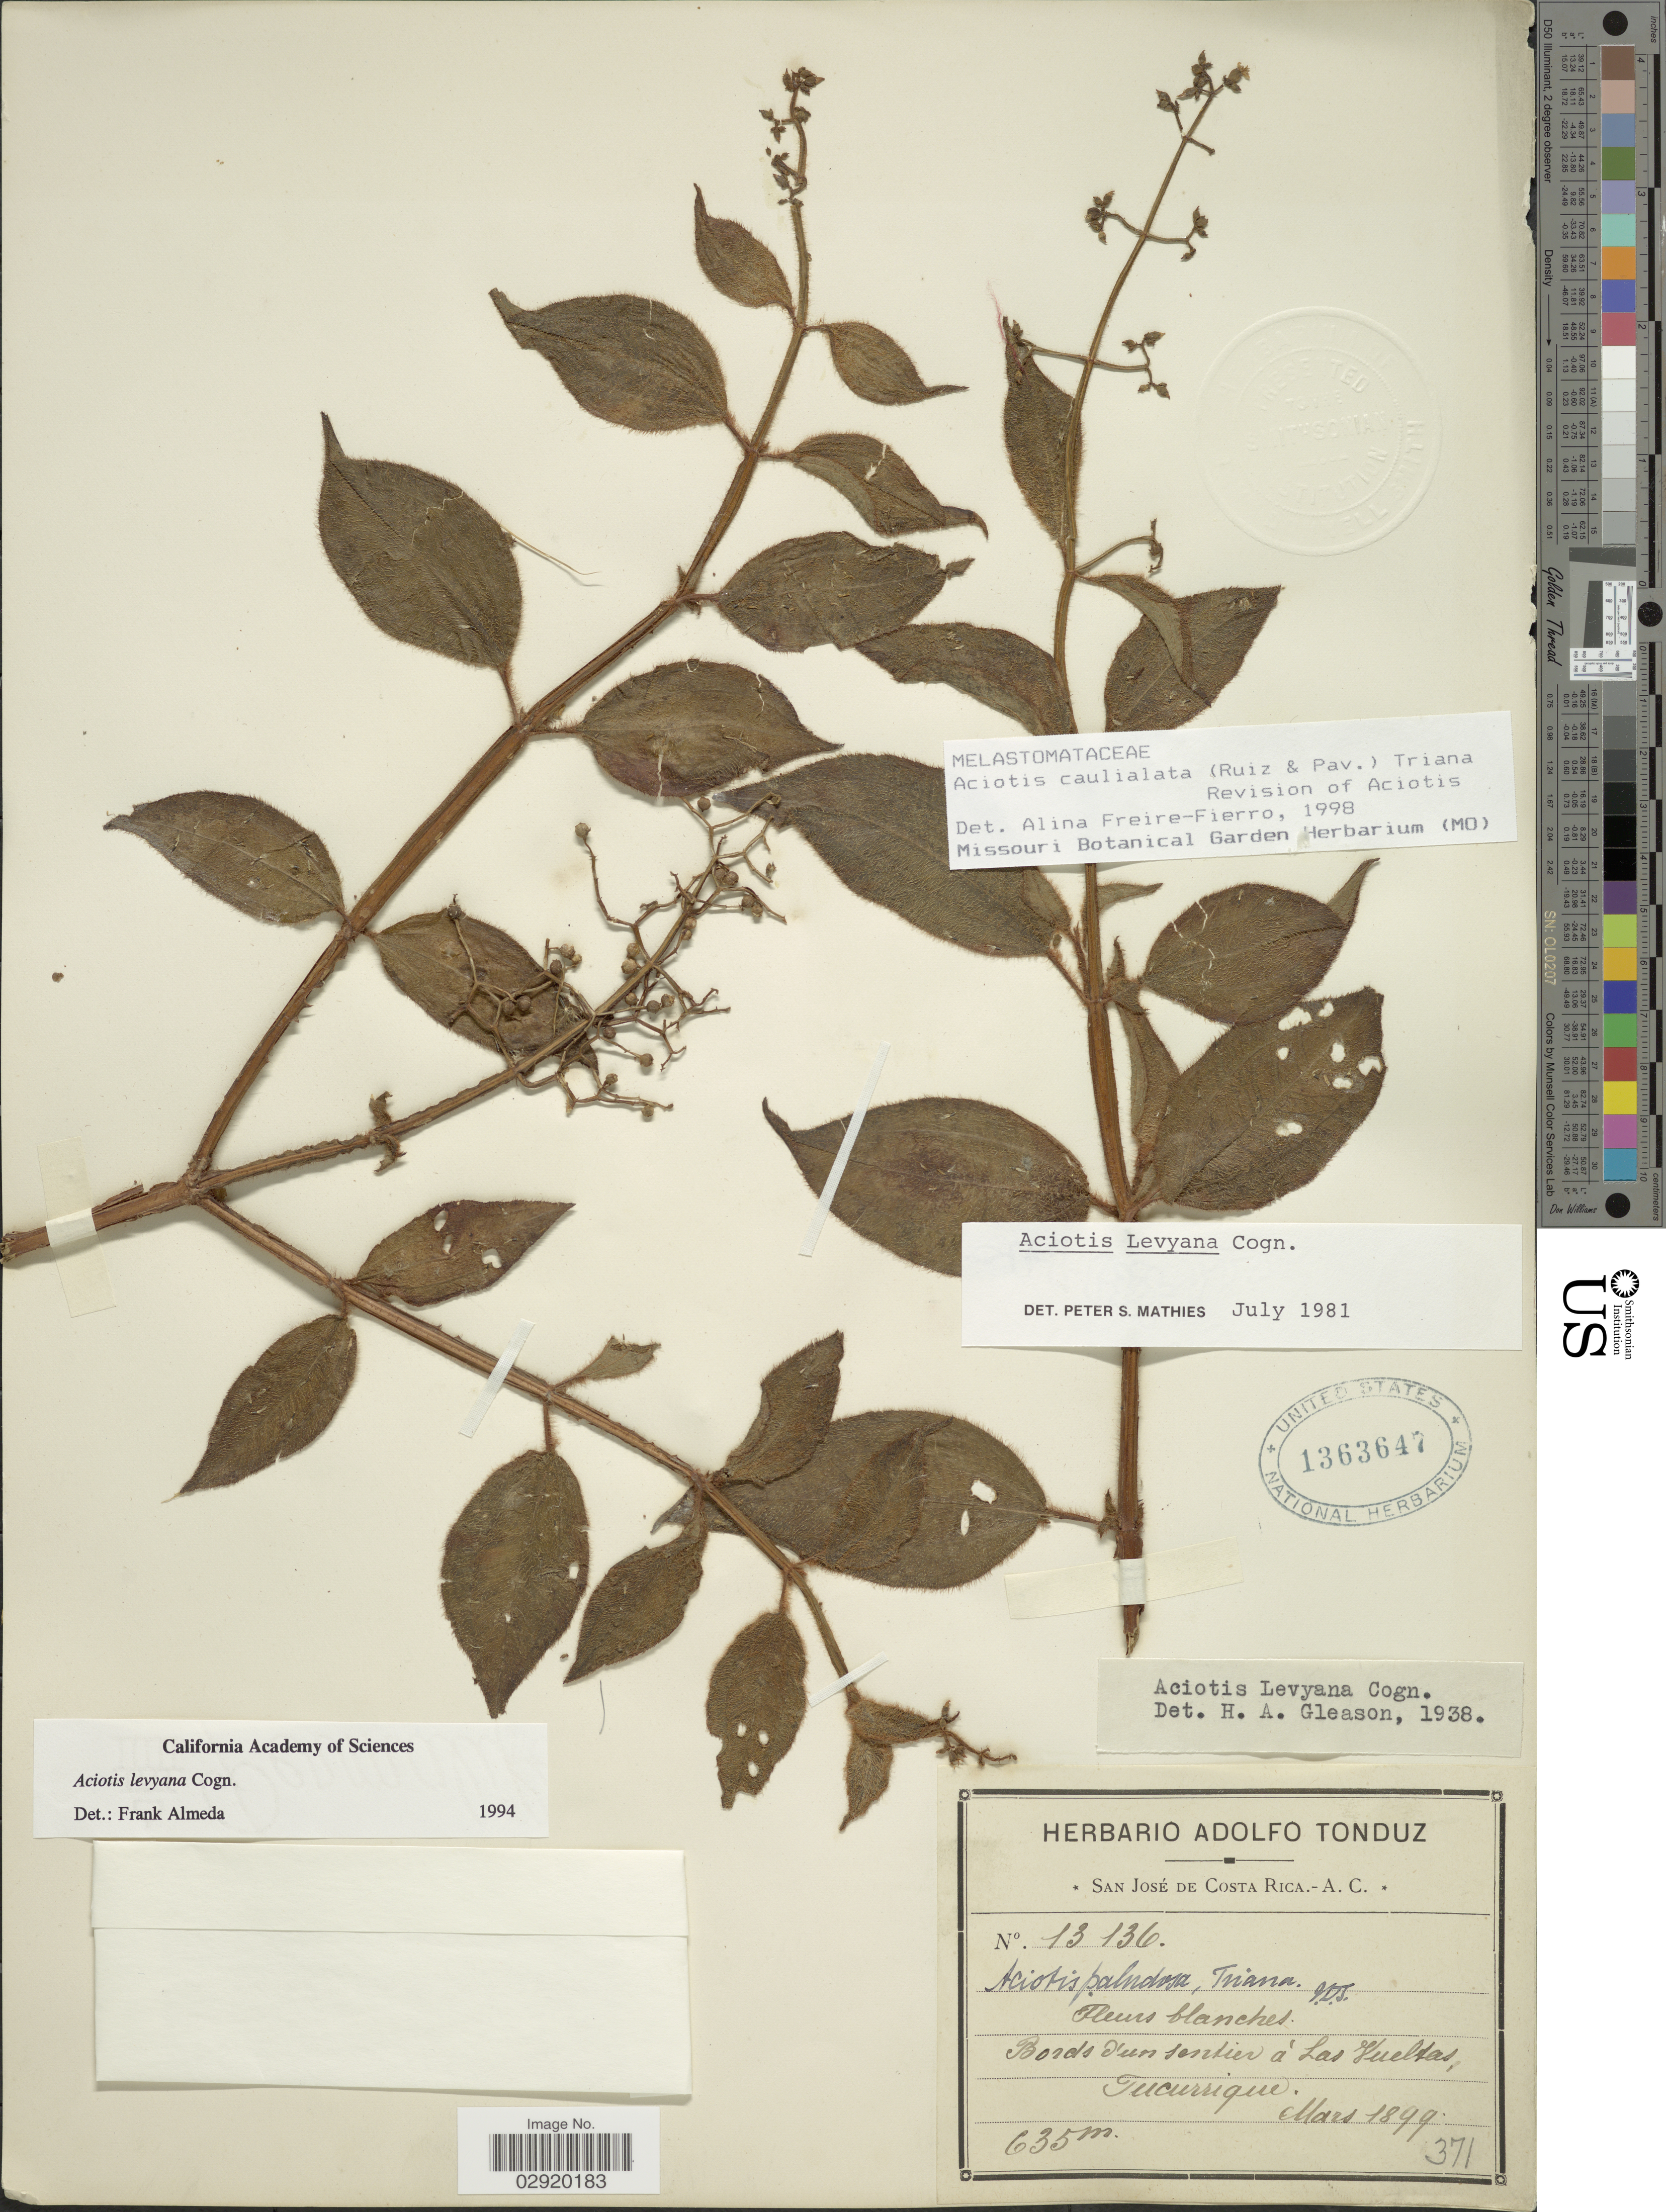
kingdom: Plantae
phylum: Tracheophyta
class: Magnoliopsida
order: Myrtales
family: Melastomataceae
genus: Aciotis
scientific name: Aciotis rubricaulis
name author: (Mart. ex DC.) Triana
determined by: Nunes da Silva, Diego, (RB), Jardim Botanico do Rio de Janeiro - Herbario (BRAZIL)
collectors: ex Herb. Adolfo Tonduz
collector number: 13136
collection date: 1899-03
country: Costa Rica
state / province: San José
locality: Bords d'un santier á Las Vueltas, Tucurrique.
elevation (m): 635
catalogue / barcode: US 1363647